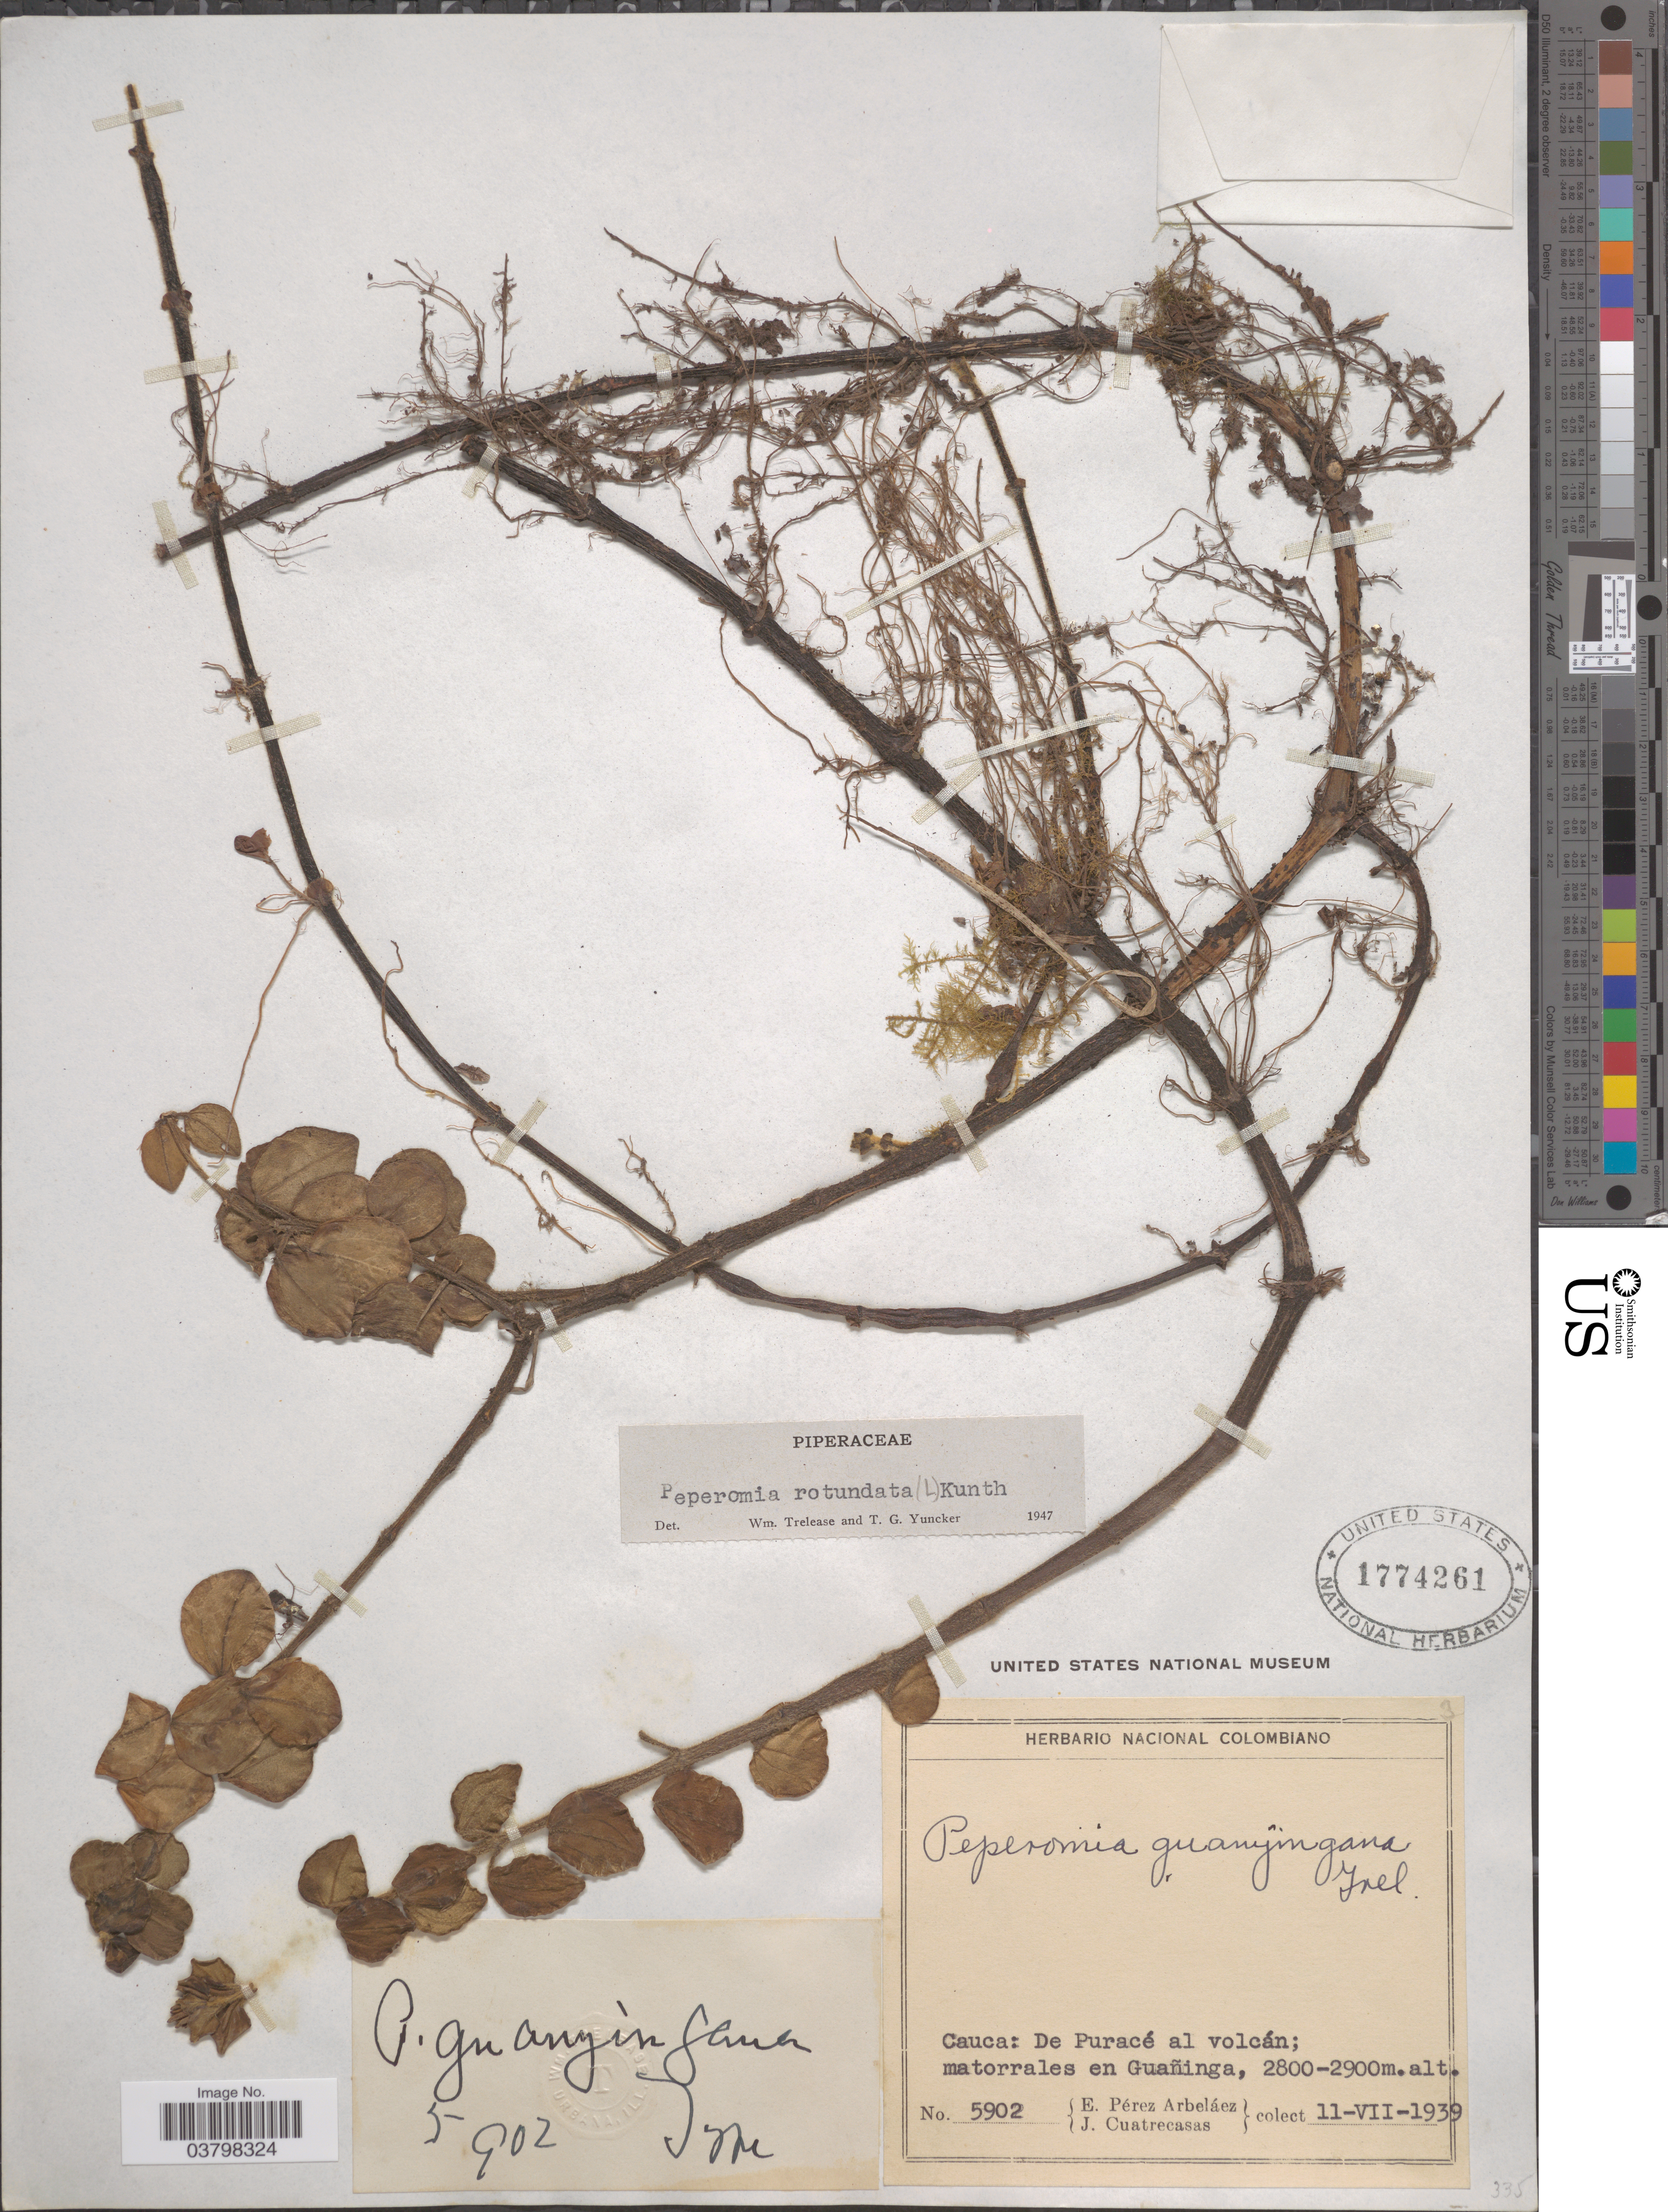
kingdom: Plantae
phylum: Tracheophyta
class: Magnoliopsida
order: Piperales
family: Piperaceae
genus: Peperomia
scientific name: Peperomia rotundata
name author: Kunth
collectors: E. Pérez Arbeláez & J. Cuatrecasas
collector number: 5902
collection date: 1939-07-11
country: Colombia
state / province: Cauca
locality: De Puracé al volcán; matorrales en Guañinga.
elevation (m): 2800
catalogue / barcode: US 1774261